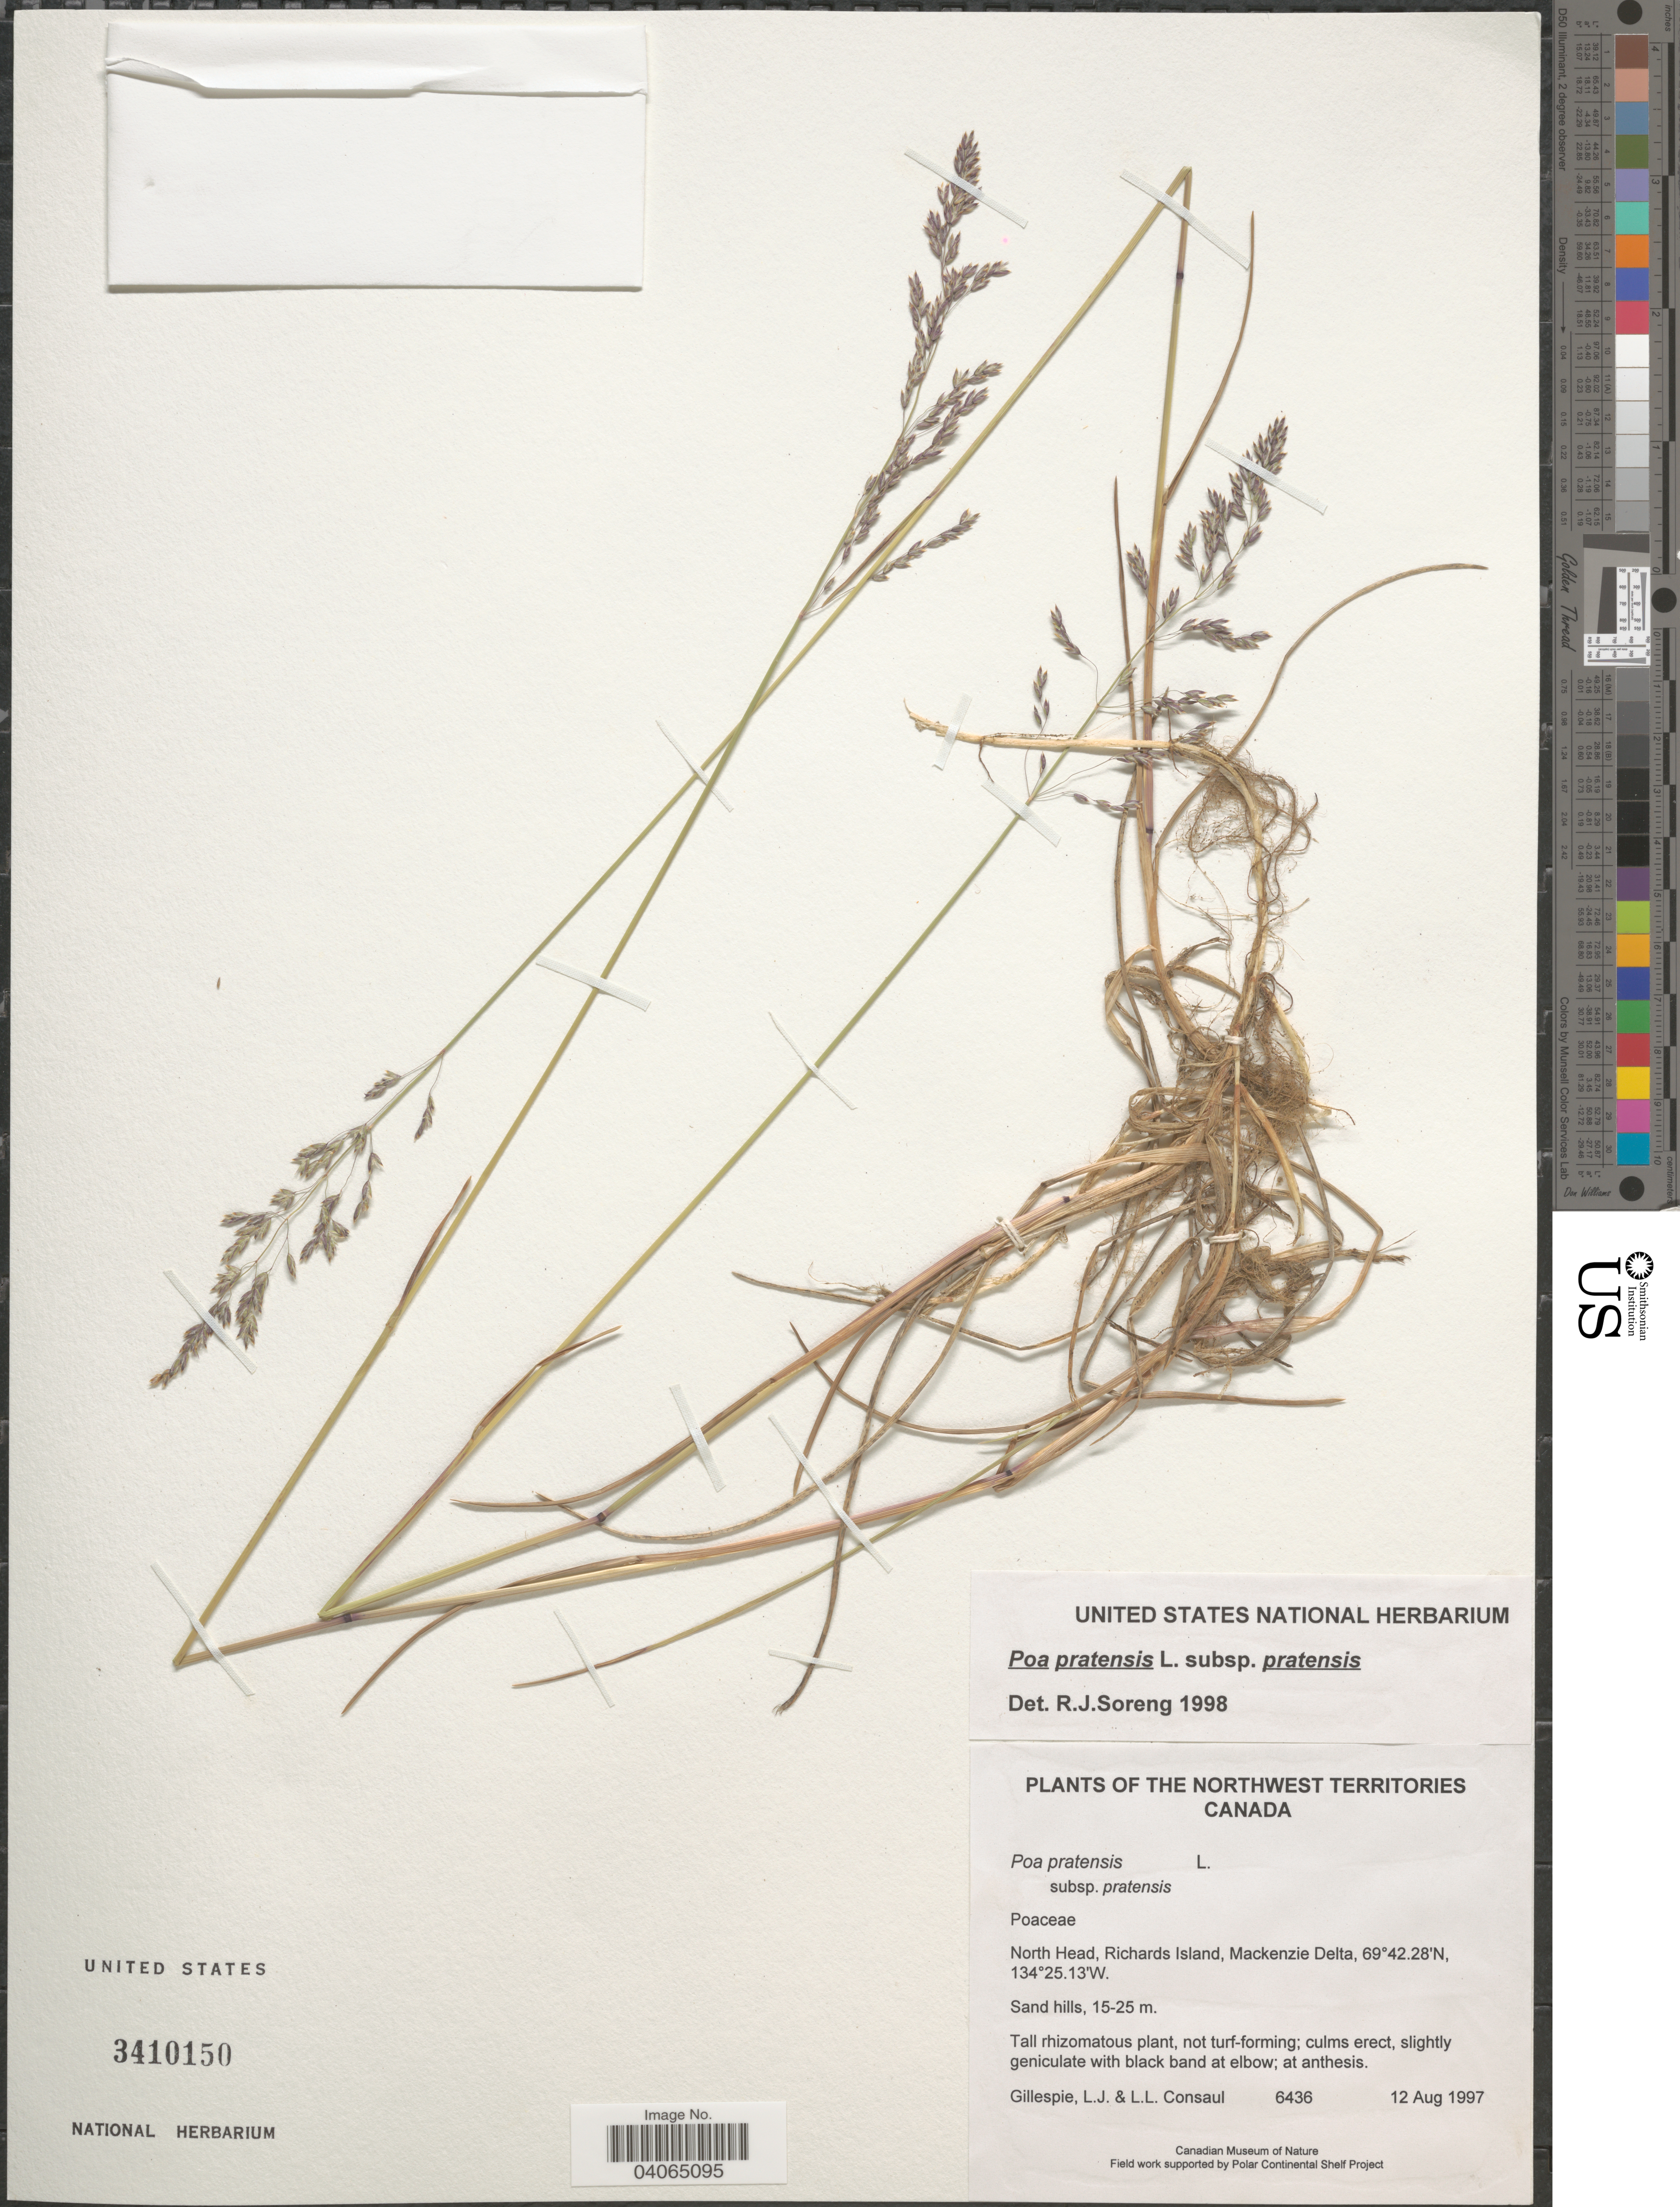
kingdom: Plantae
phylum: Tracheophyta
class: Liliopsida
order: Poales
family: Poaceae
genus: Poa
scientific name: Poa pratensis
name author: L.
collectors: L. Gillespie & L. Consaul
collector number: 6436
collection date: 1997-08-12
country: Canada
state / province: Northwest Territories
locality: North Head, Richards Island, Mackenzie Delta.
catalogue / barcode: US 3410150